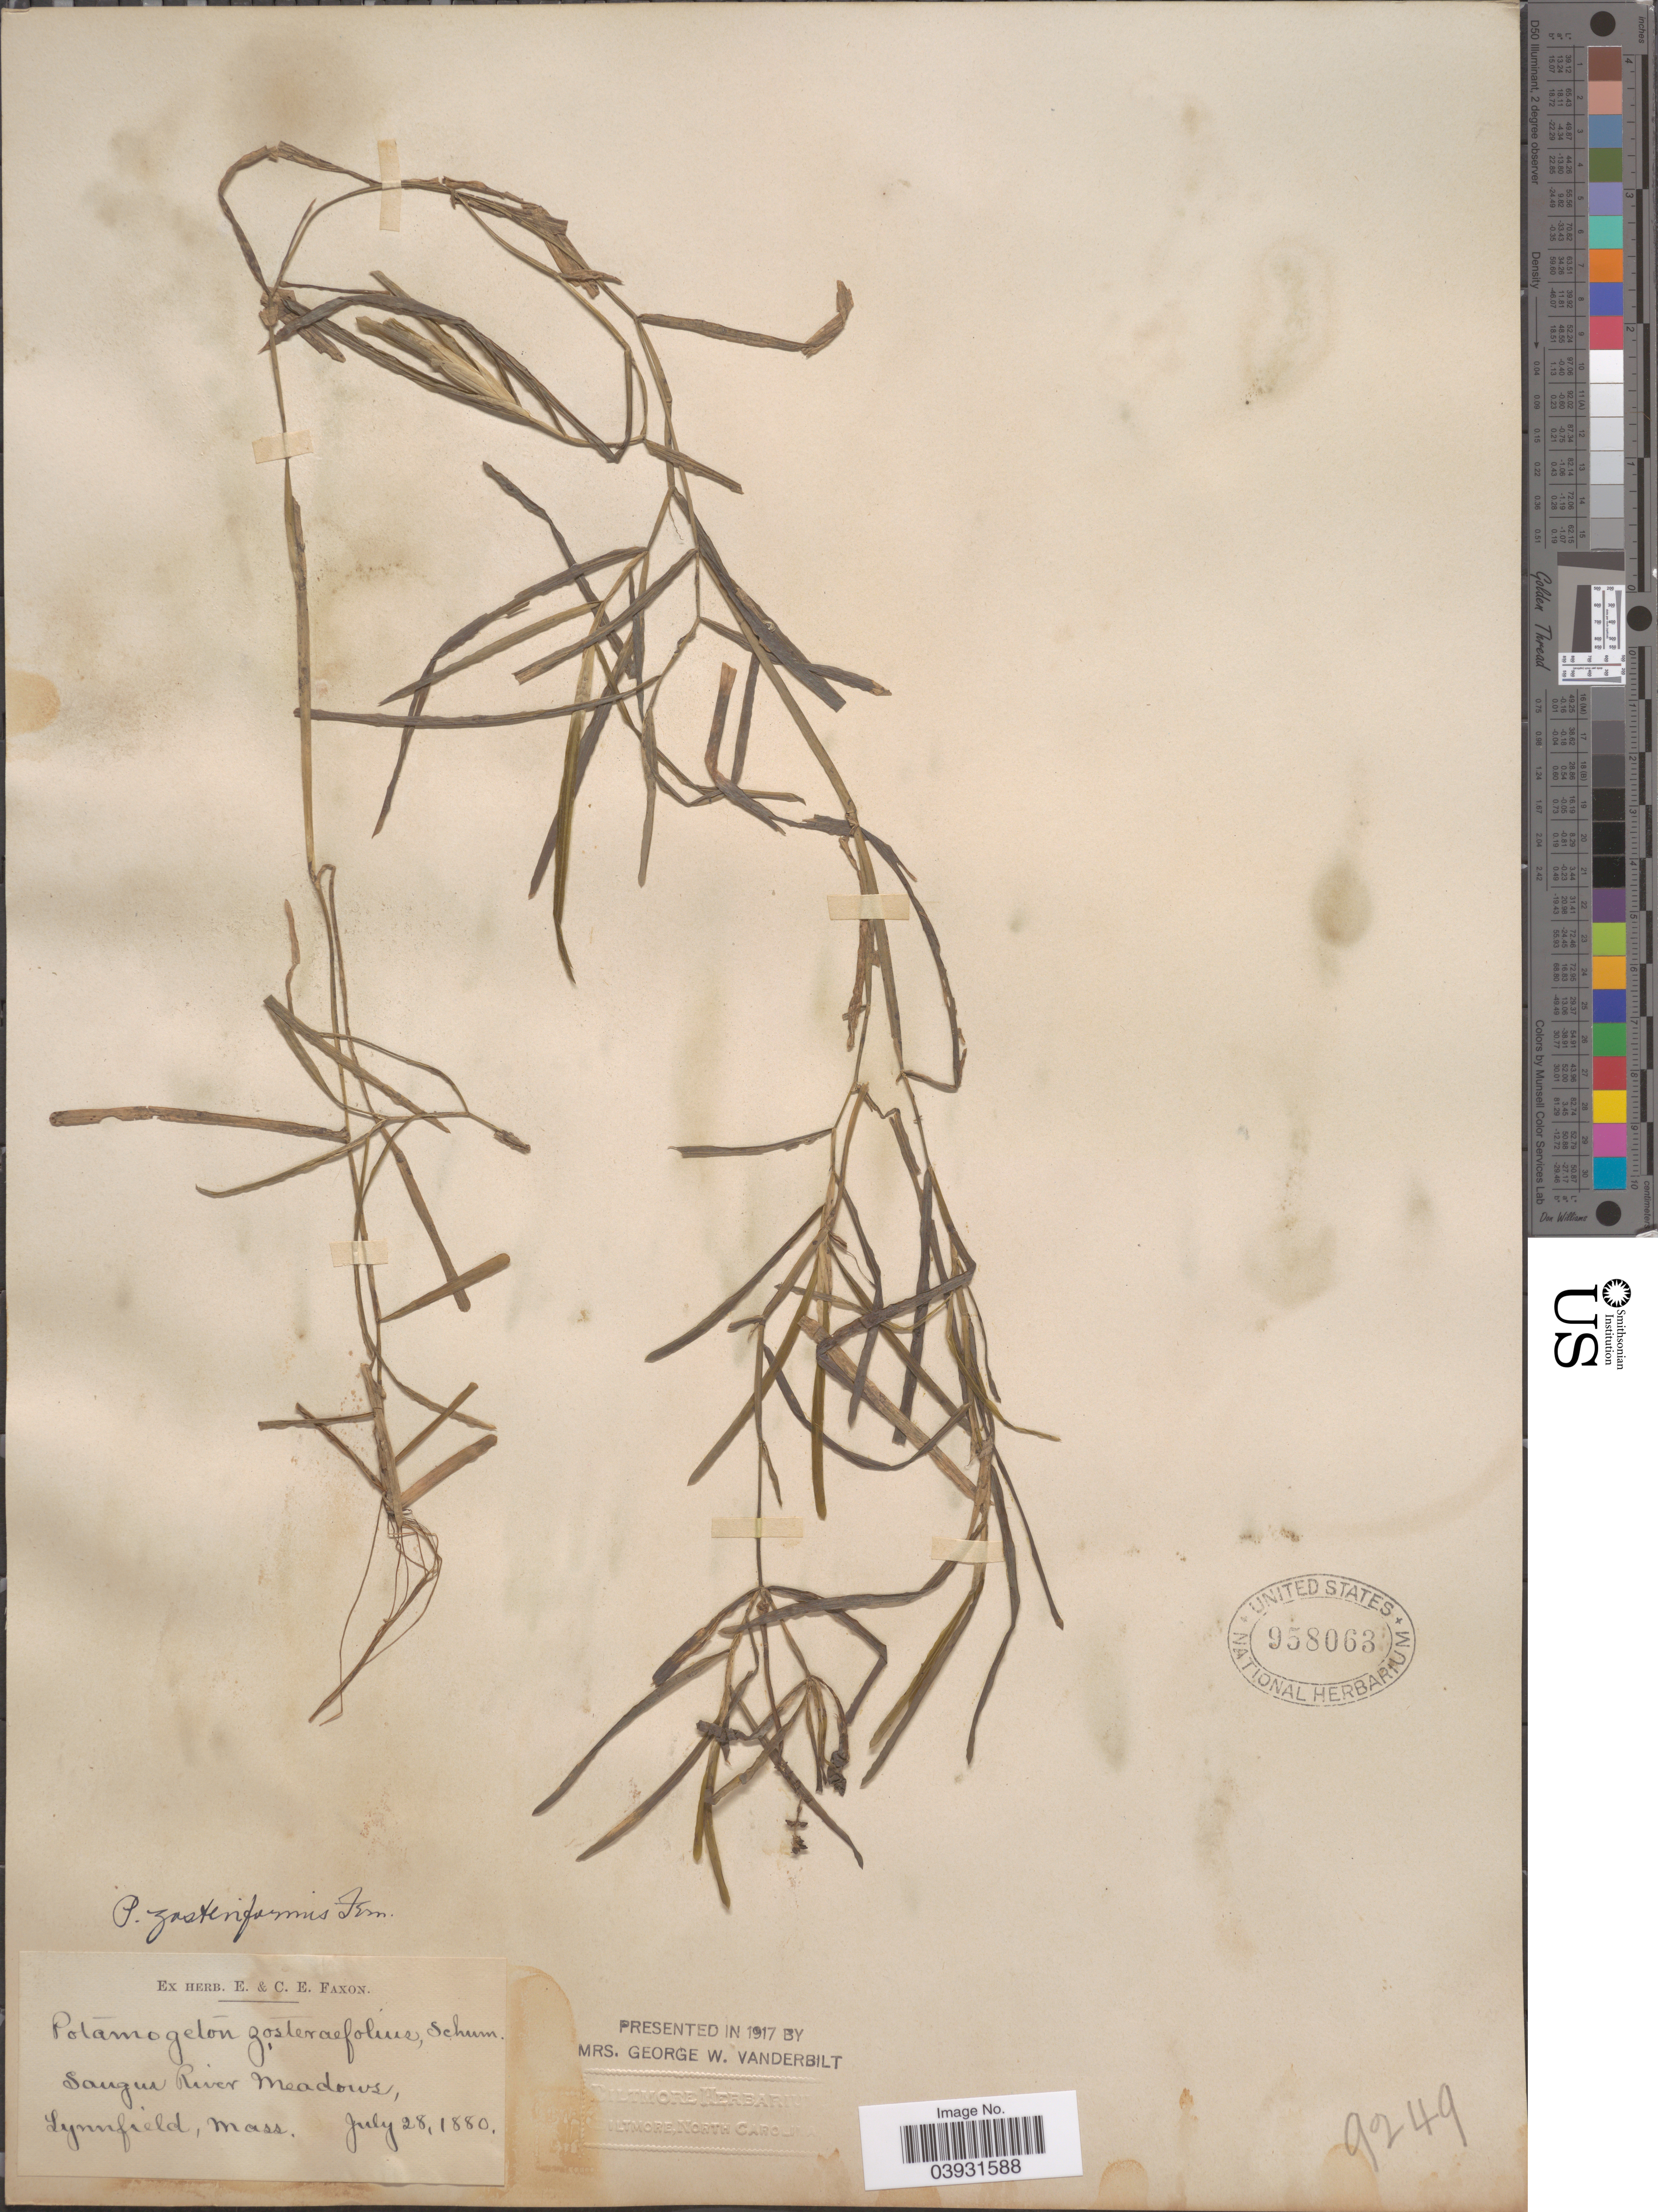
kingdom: Plantae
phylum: Tracheophyta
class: Liliopsida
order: Alismatales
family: Potamogetonaceae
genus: Potamogeton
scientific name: Potamogeton zosterifolius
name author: Schumach.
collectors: ex herb. E. & C.E. Faxon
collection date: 1880-07-28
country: United States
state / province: Massachusetts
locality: Sangus River Meadows, Lynnfield.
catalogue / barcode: US 958063